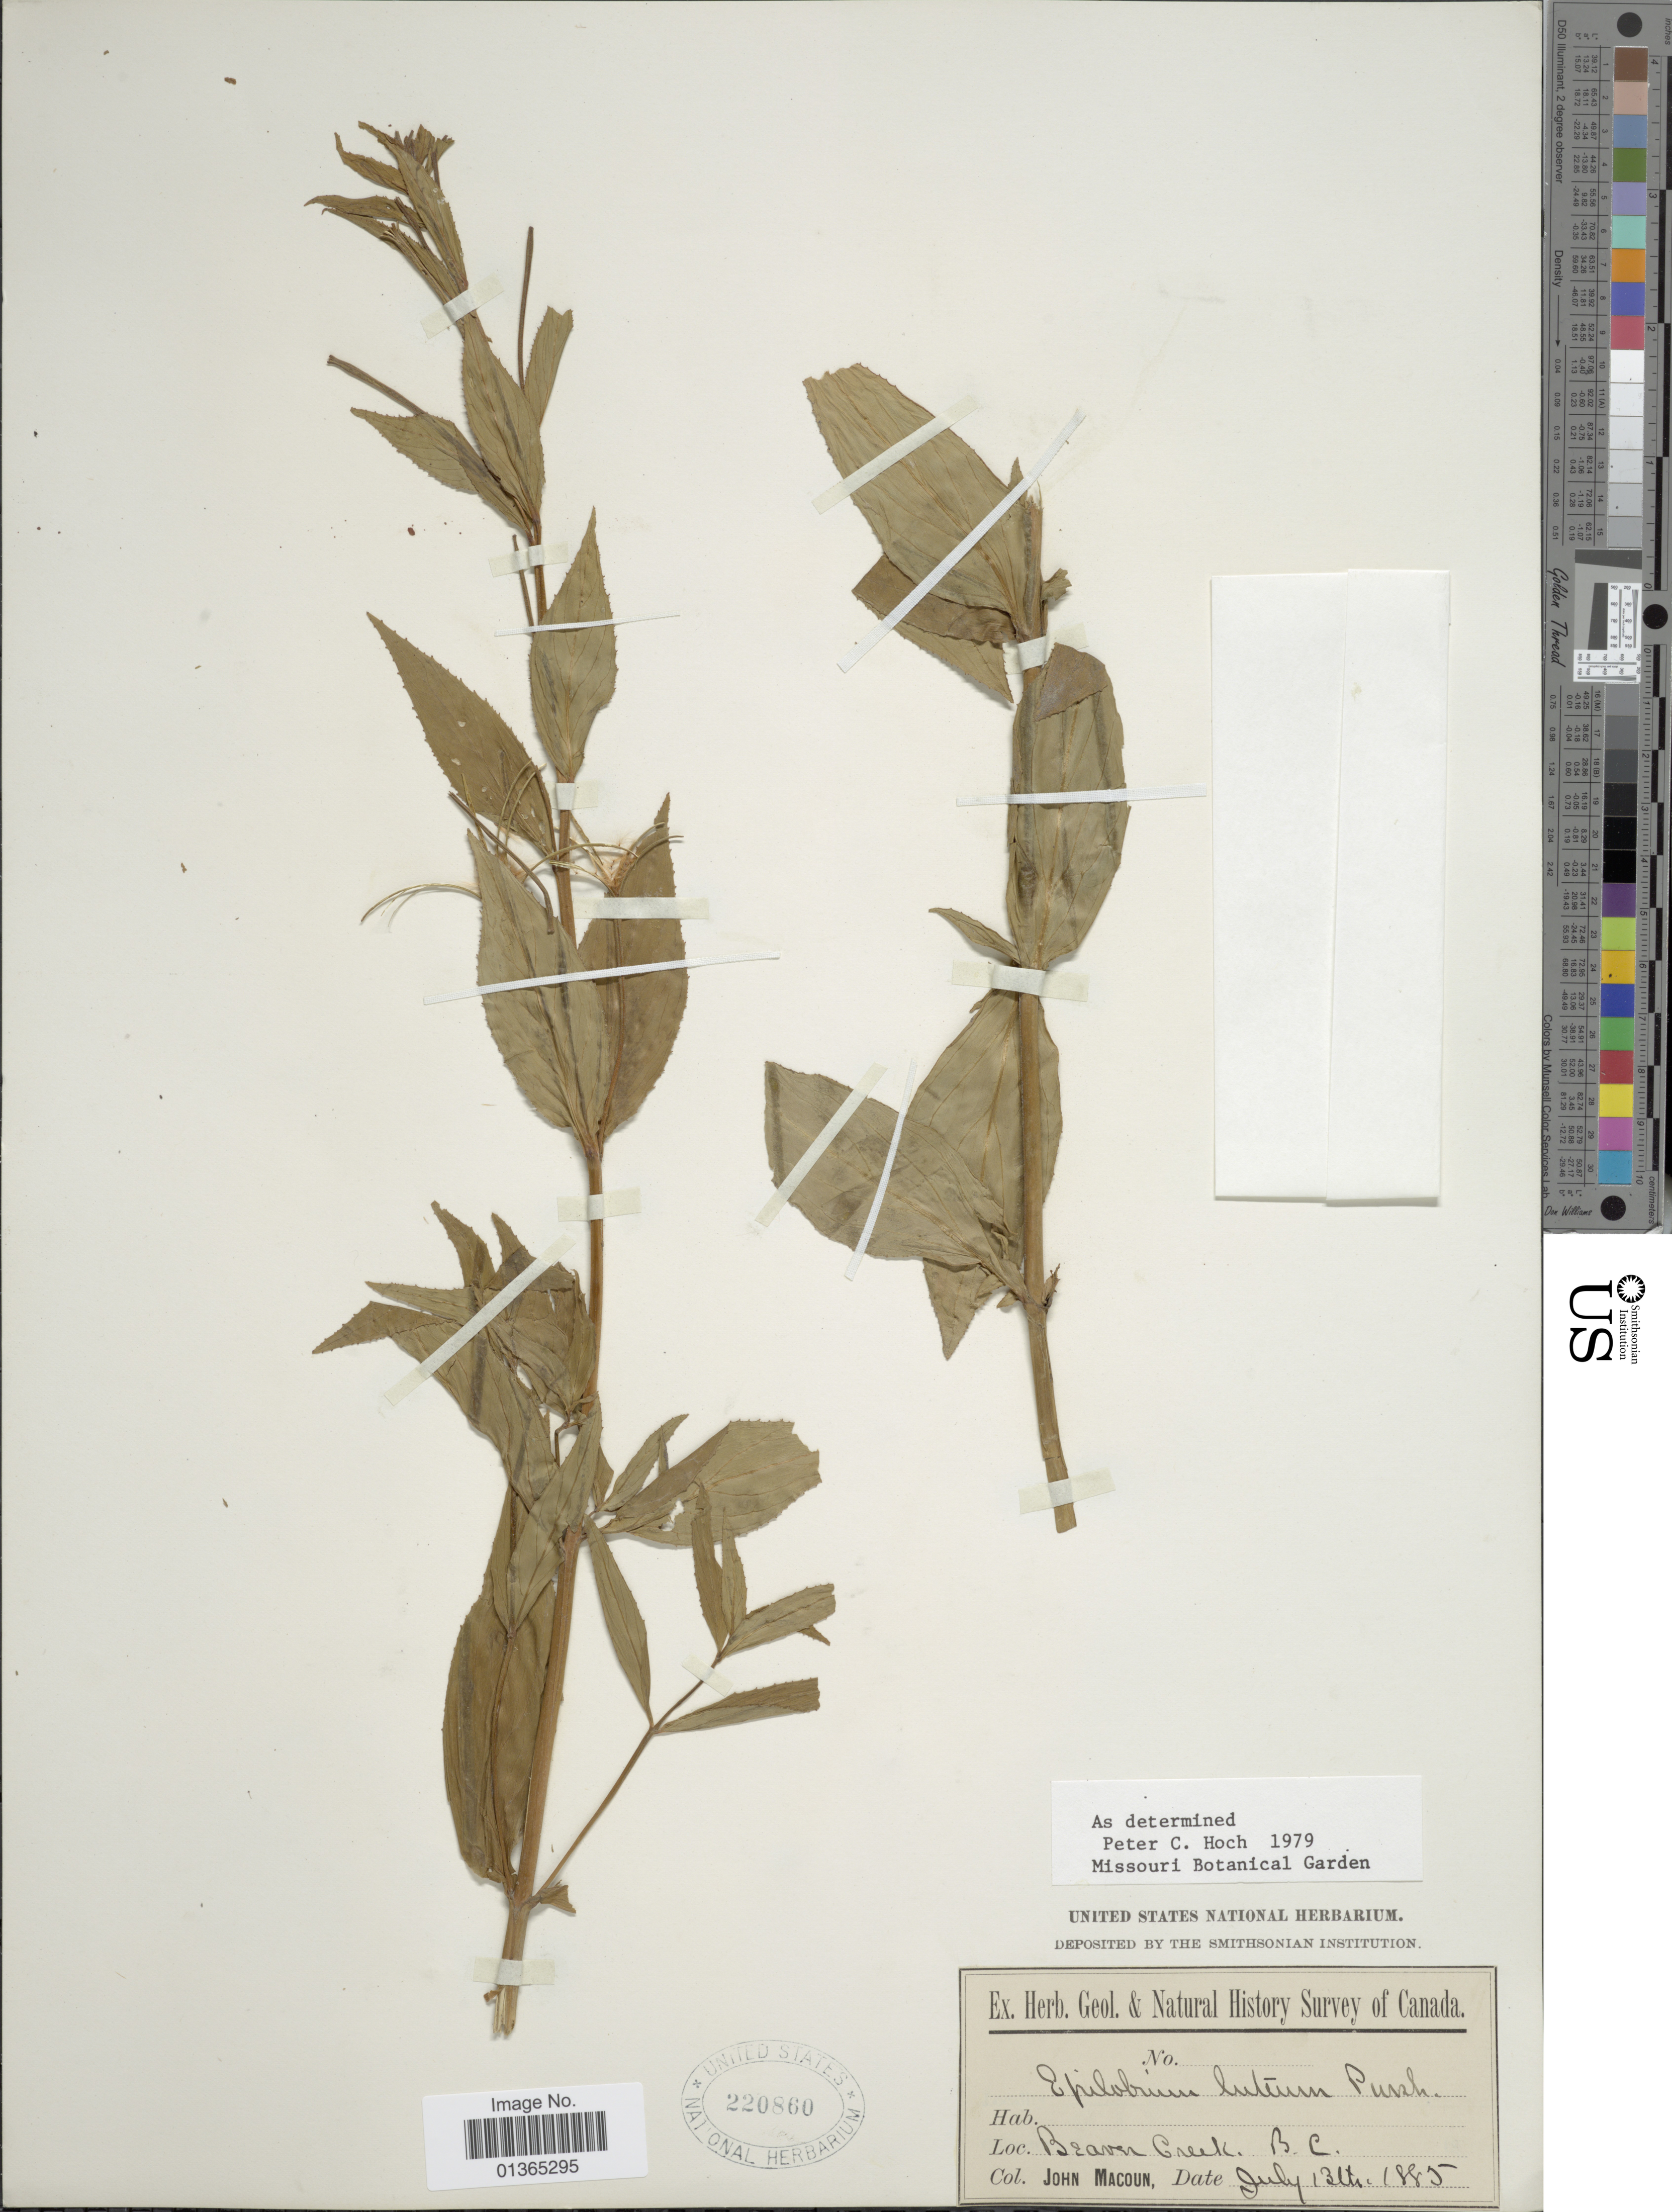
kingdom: Plantae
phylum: Tracheophyta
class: Magnoliopsida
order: Myrtales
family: Onagraceae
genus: Epilobium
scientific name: Epilobium luteum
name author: Pursh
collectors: J. Macoun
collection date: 1885-07-13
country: Canada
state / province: British Columbia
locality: Beaver Creek.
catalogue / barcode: US 220860